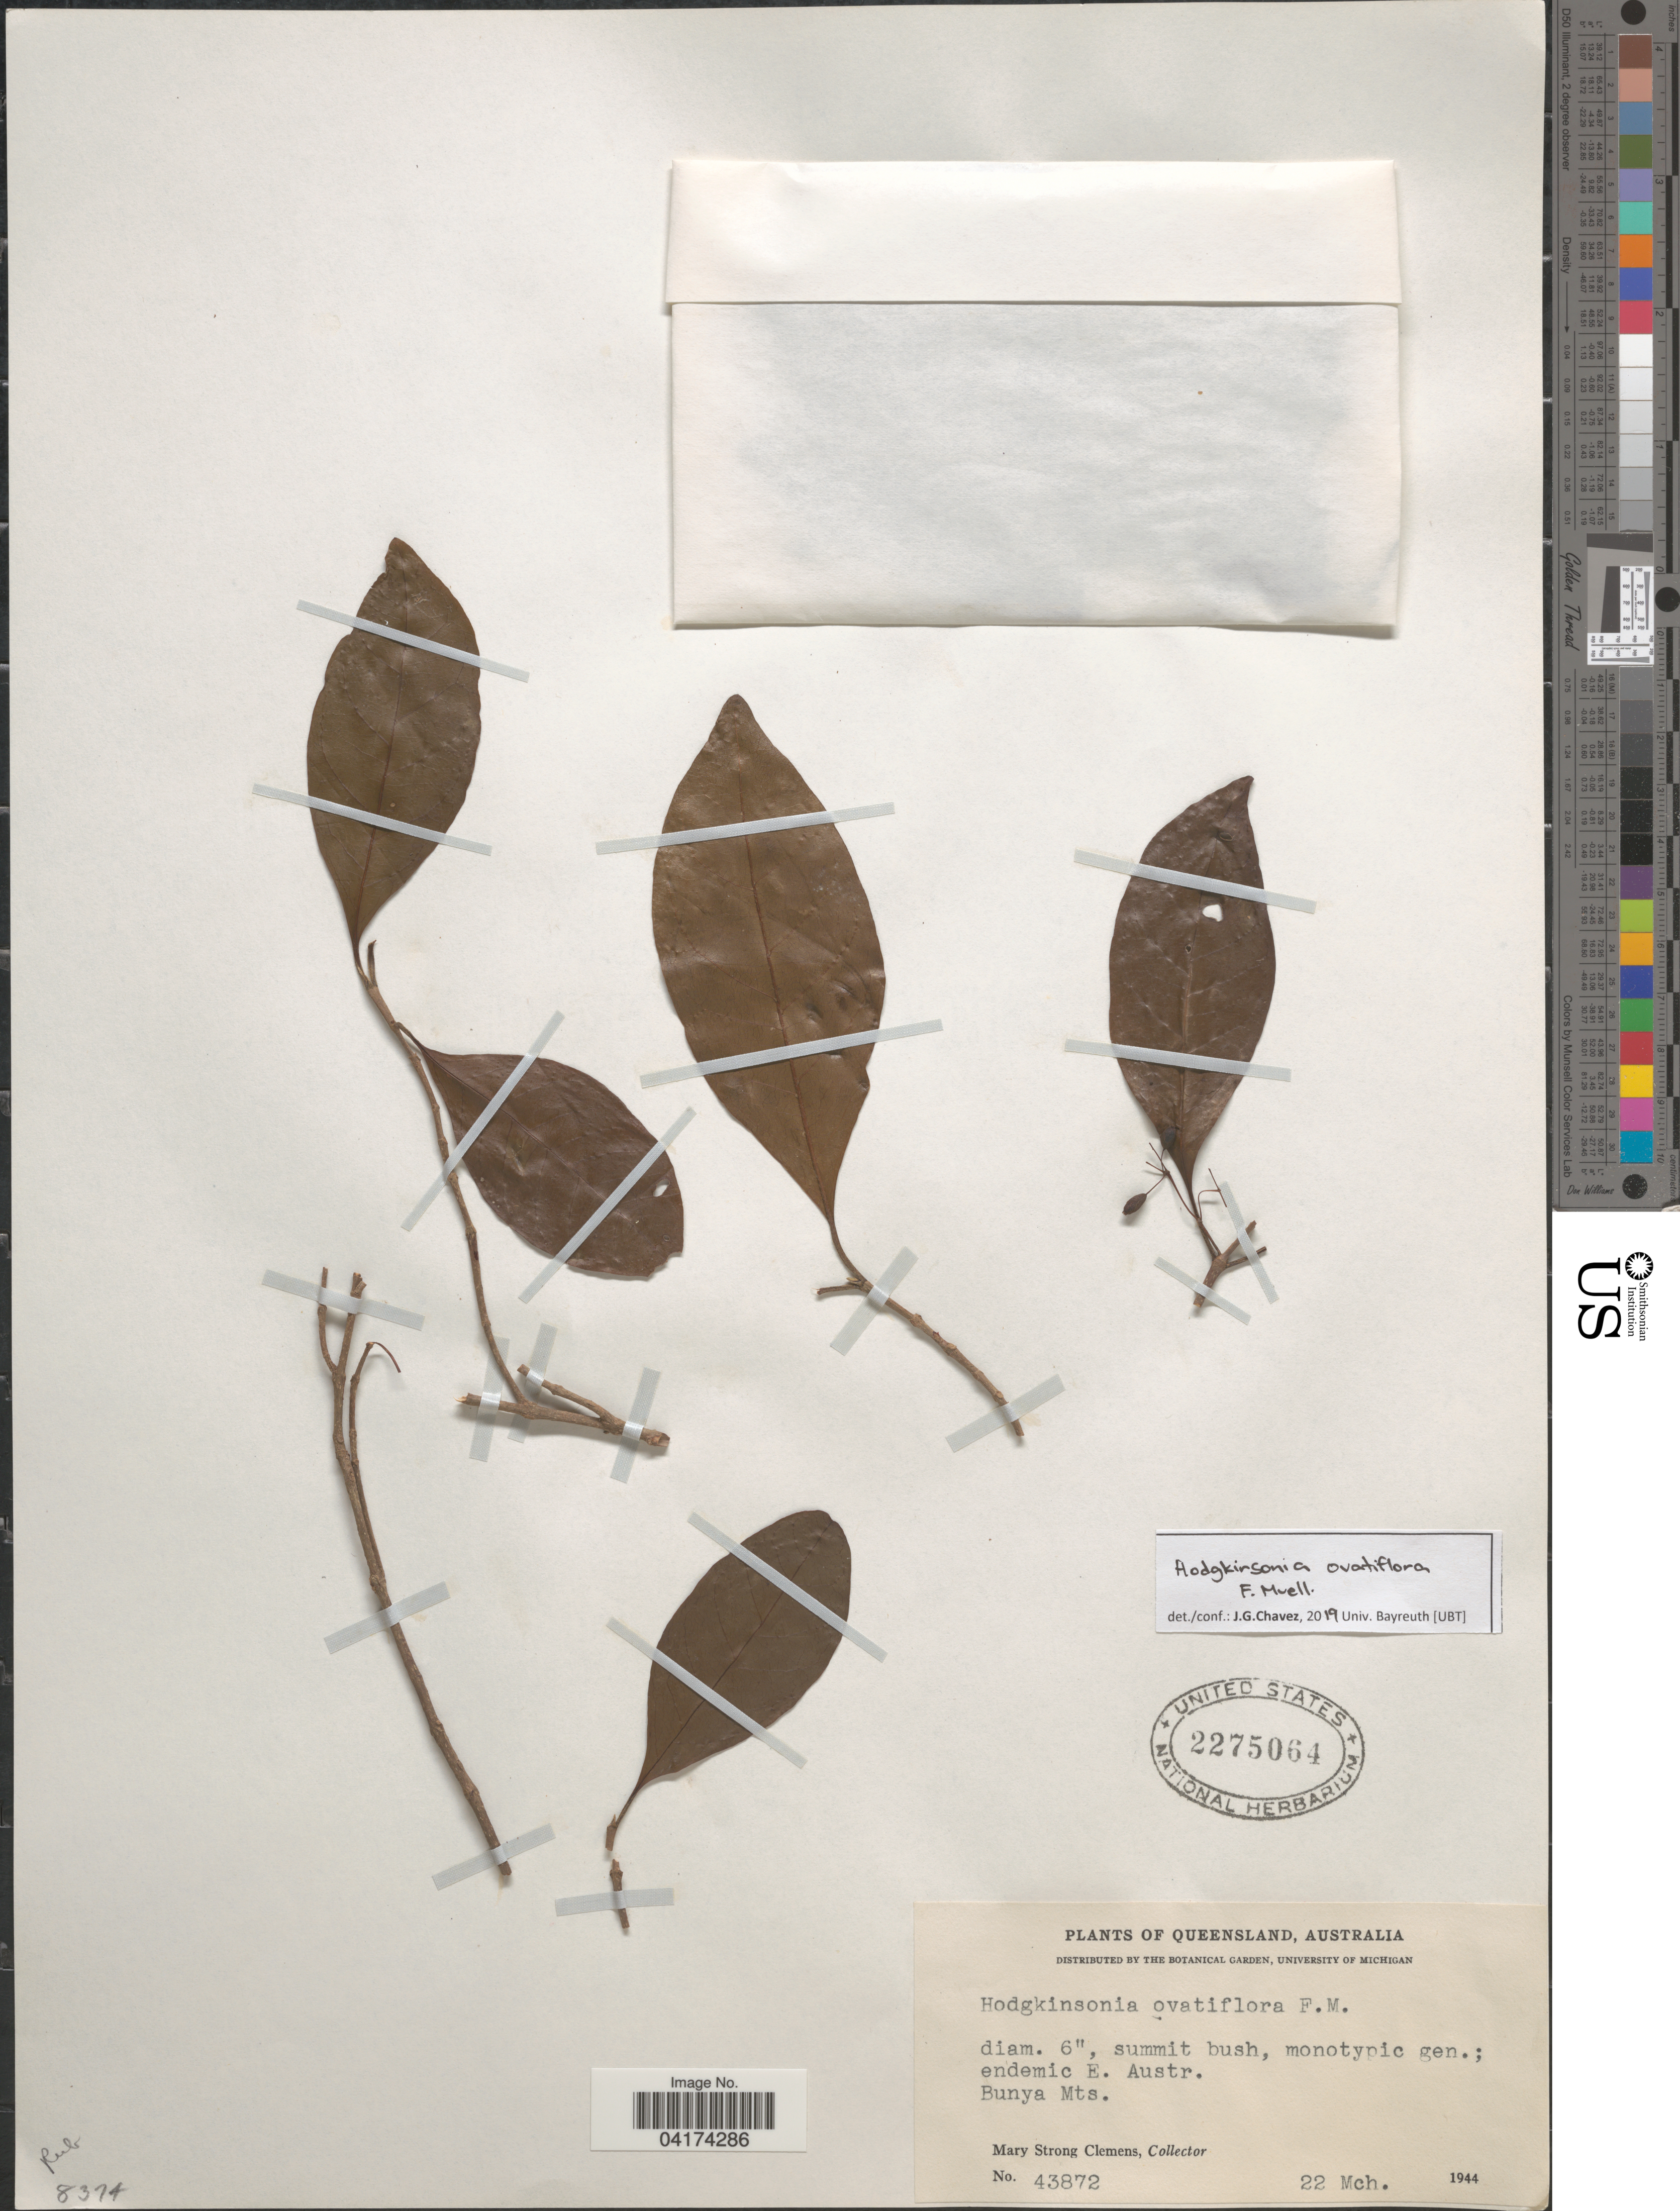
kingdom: Plantae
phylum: Tracheophyta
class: Magnoliopsida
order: Gentianales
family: Rubiaceae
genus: Hodgkinsonia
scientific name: Hodgkinsonia ovatiflora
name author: F. Muell.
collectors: M. S. Clemens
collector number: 43872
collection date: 1944-03-22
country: Australia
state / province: Queensland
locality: Endemic E. Austr. Bunya Mts.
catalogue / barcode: US 2275064